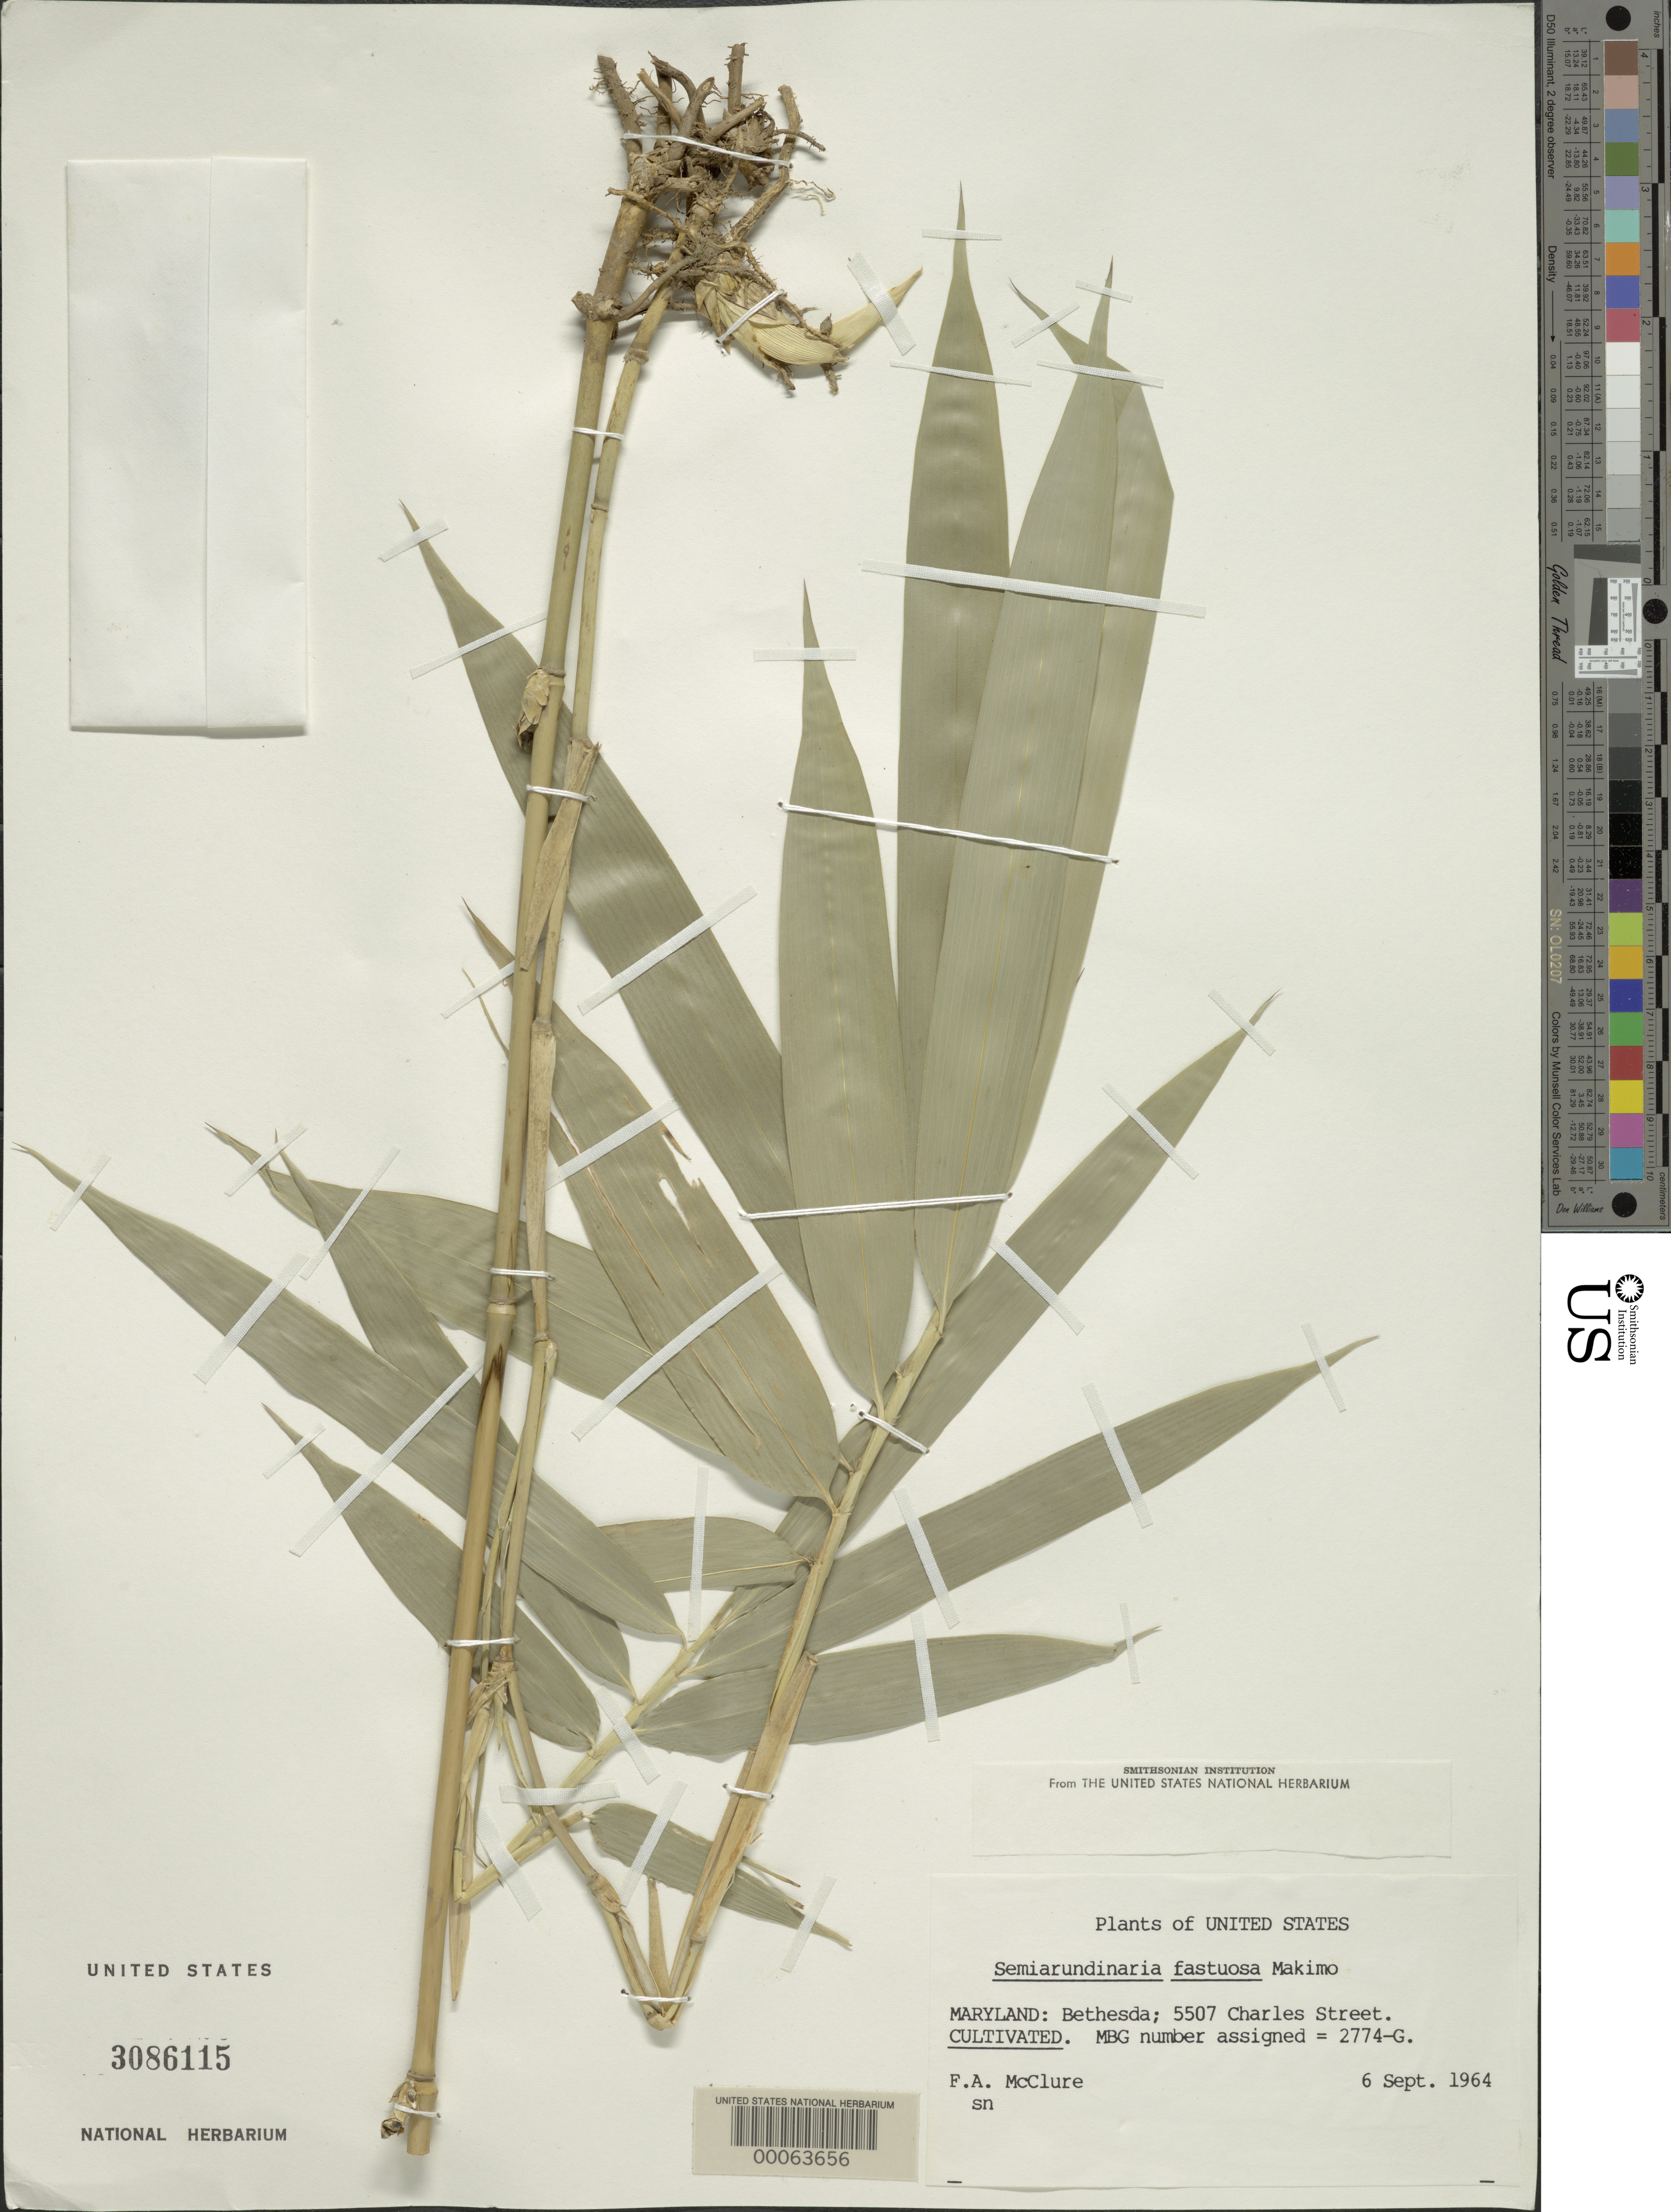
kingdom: Plantae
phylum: Tracheophyta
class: Liliopsida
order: Poales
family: Poaceae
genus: Semiarundinaria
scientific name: Semiarundinaria fastuosa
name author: Makino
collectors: F. A. McClure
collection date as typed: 06 Sep 1964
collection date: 1964-09-06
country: United States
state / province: Maryland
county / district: Montgomery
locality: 5507 Charles Street, Bethesda (McClure's garden)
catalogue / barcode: US 3086115